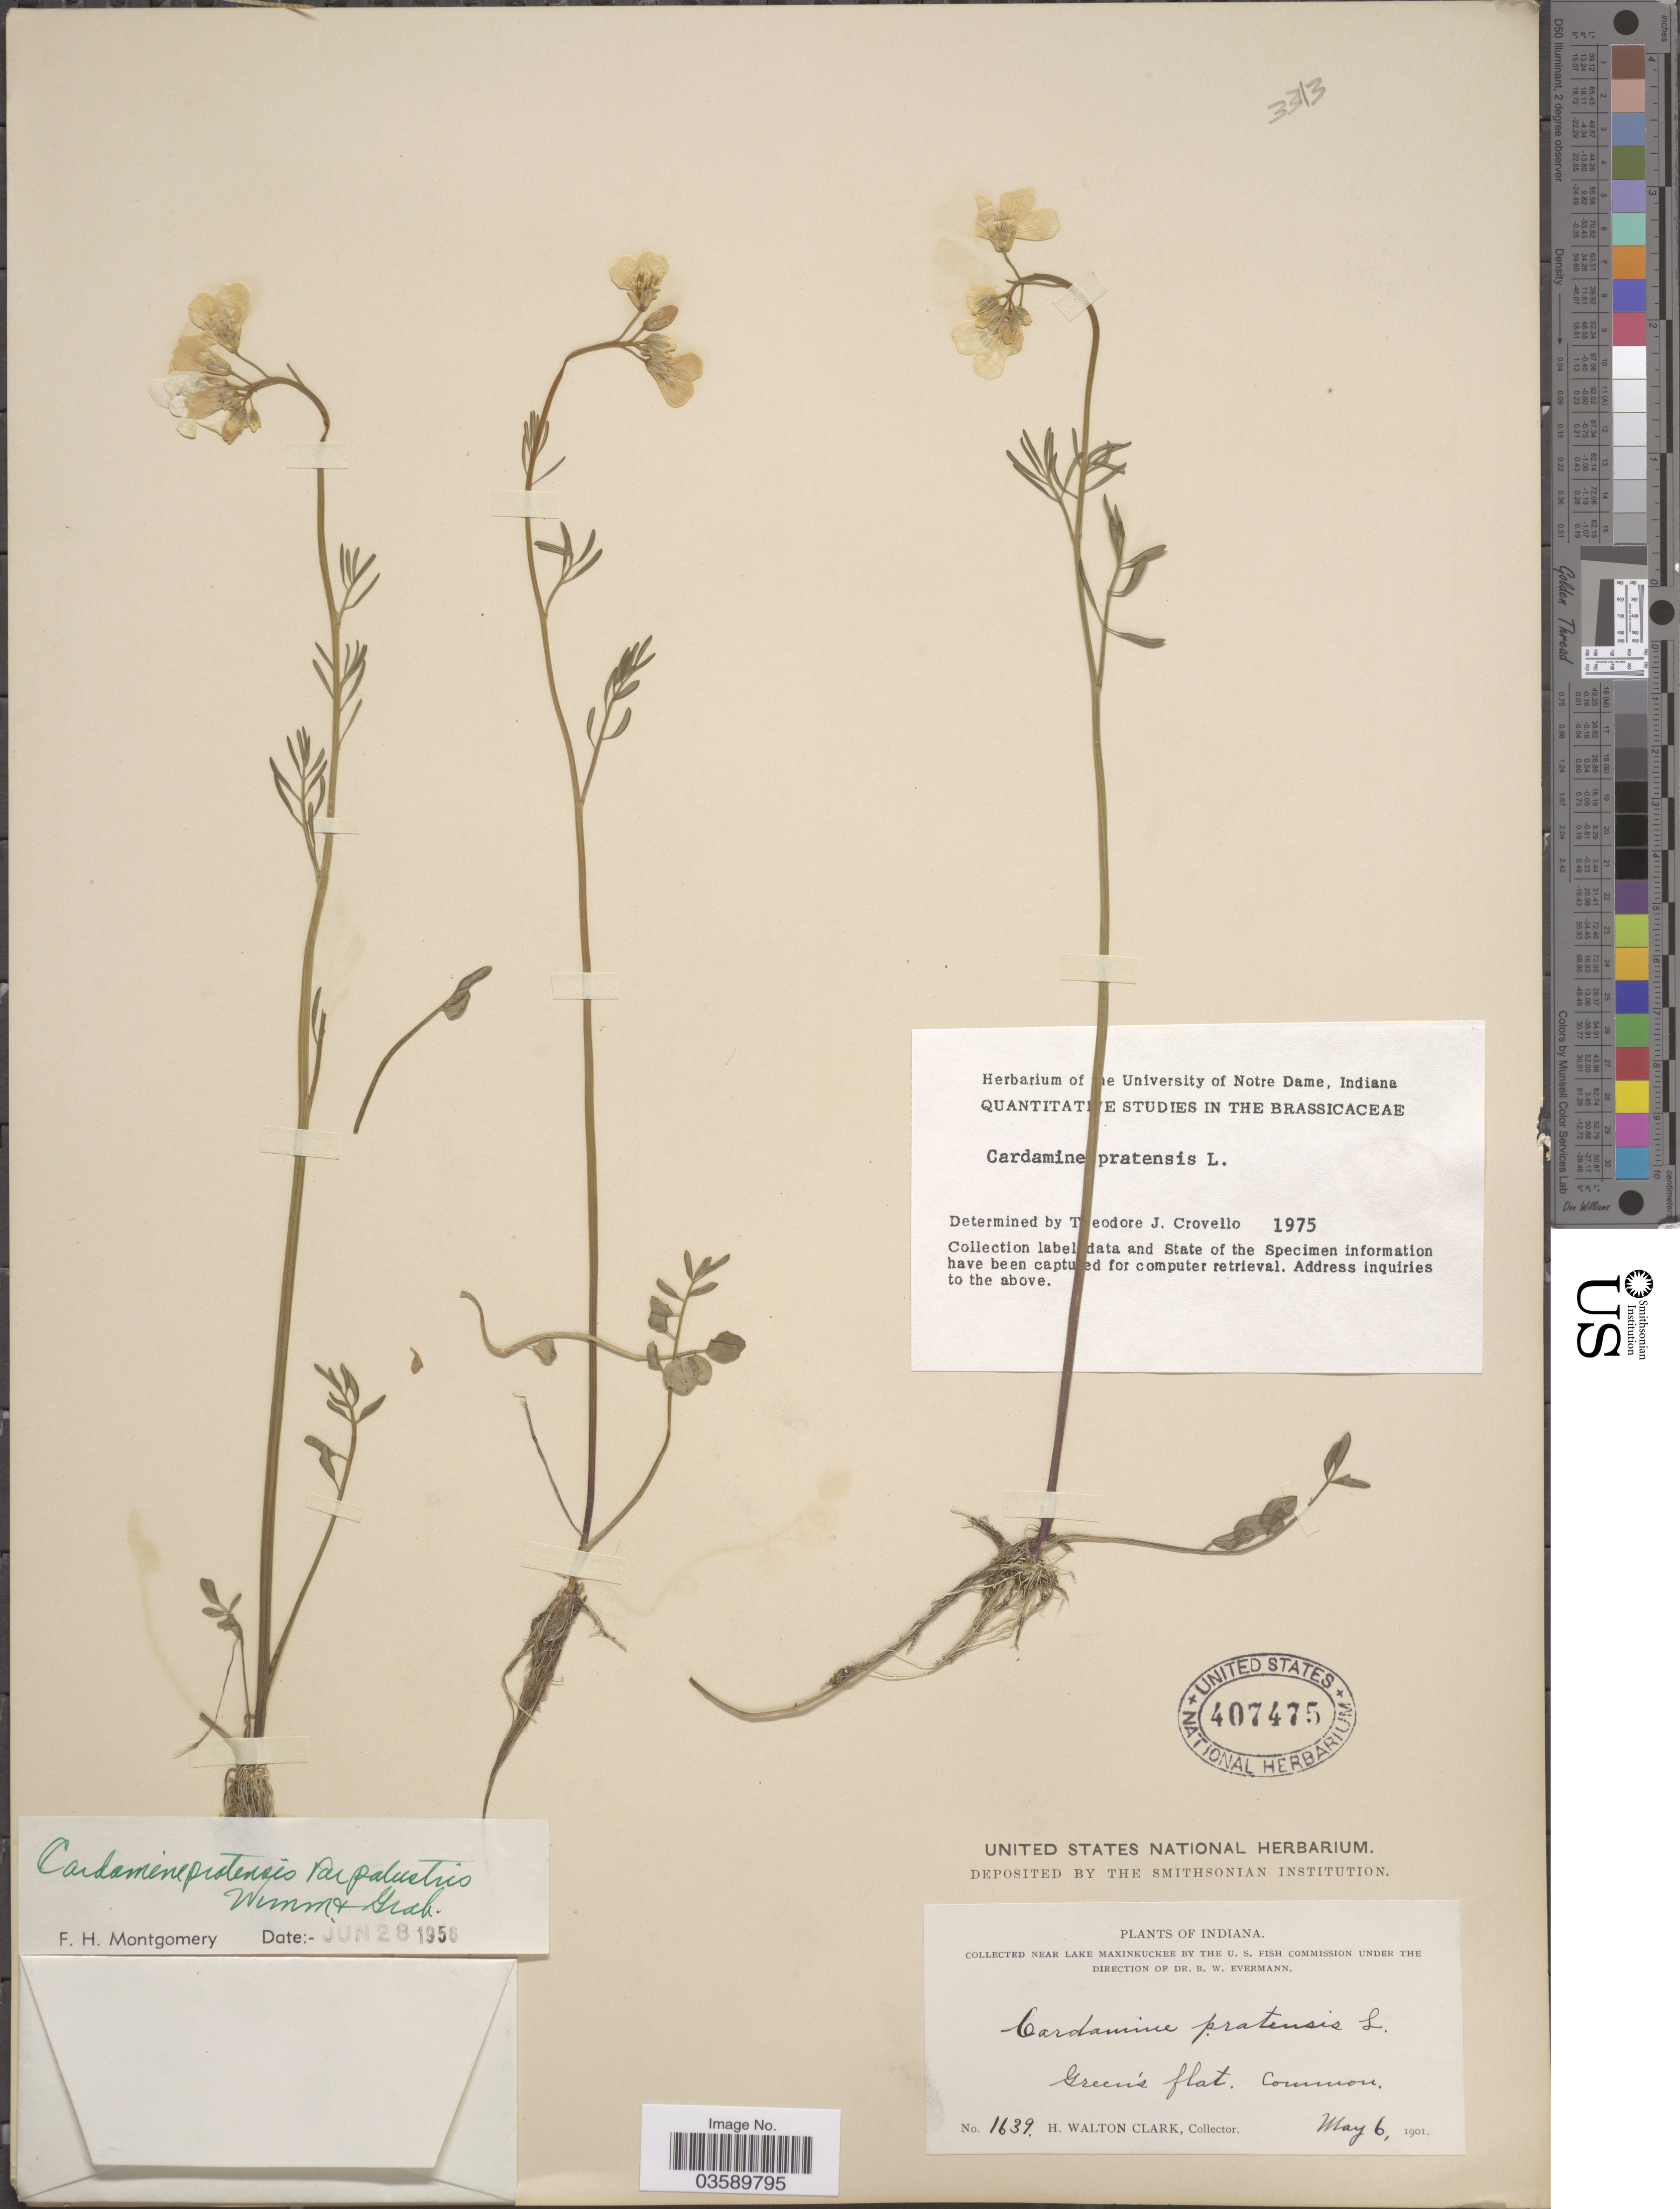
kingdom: Plantae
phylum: Tracheophyta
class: Magnoliopsida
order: Brassicales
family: Brassicaceae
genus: Cardamine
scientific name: Cardamine pratensis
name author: L.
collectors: H. W. Clark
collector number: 1639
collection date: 1901-05-06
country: United States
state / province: Indiana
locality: Near Lake Maxinkuckee. Green's flat.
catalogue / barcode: US 407475